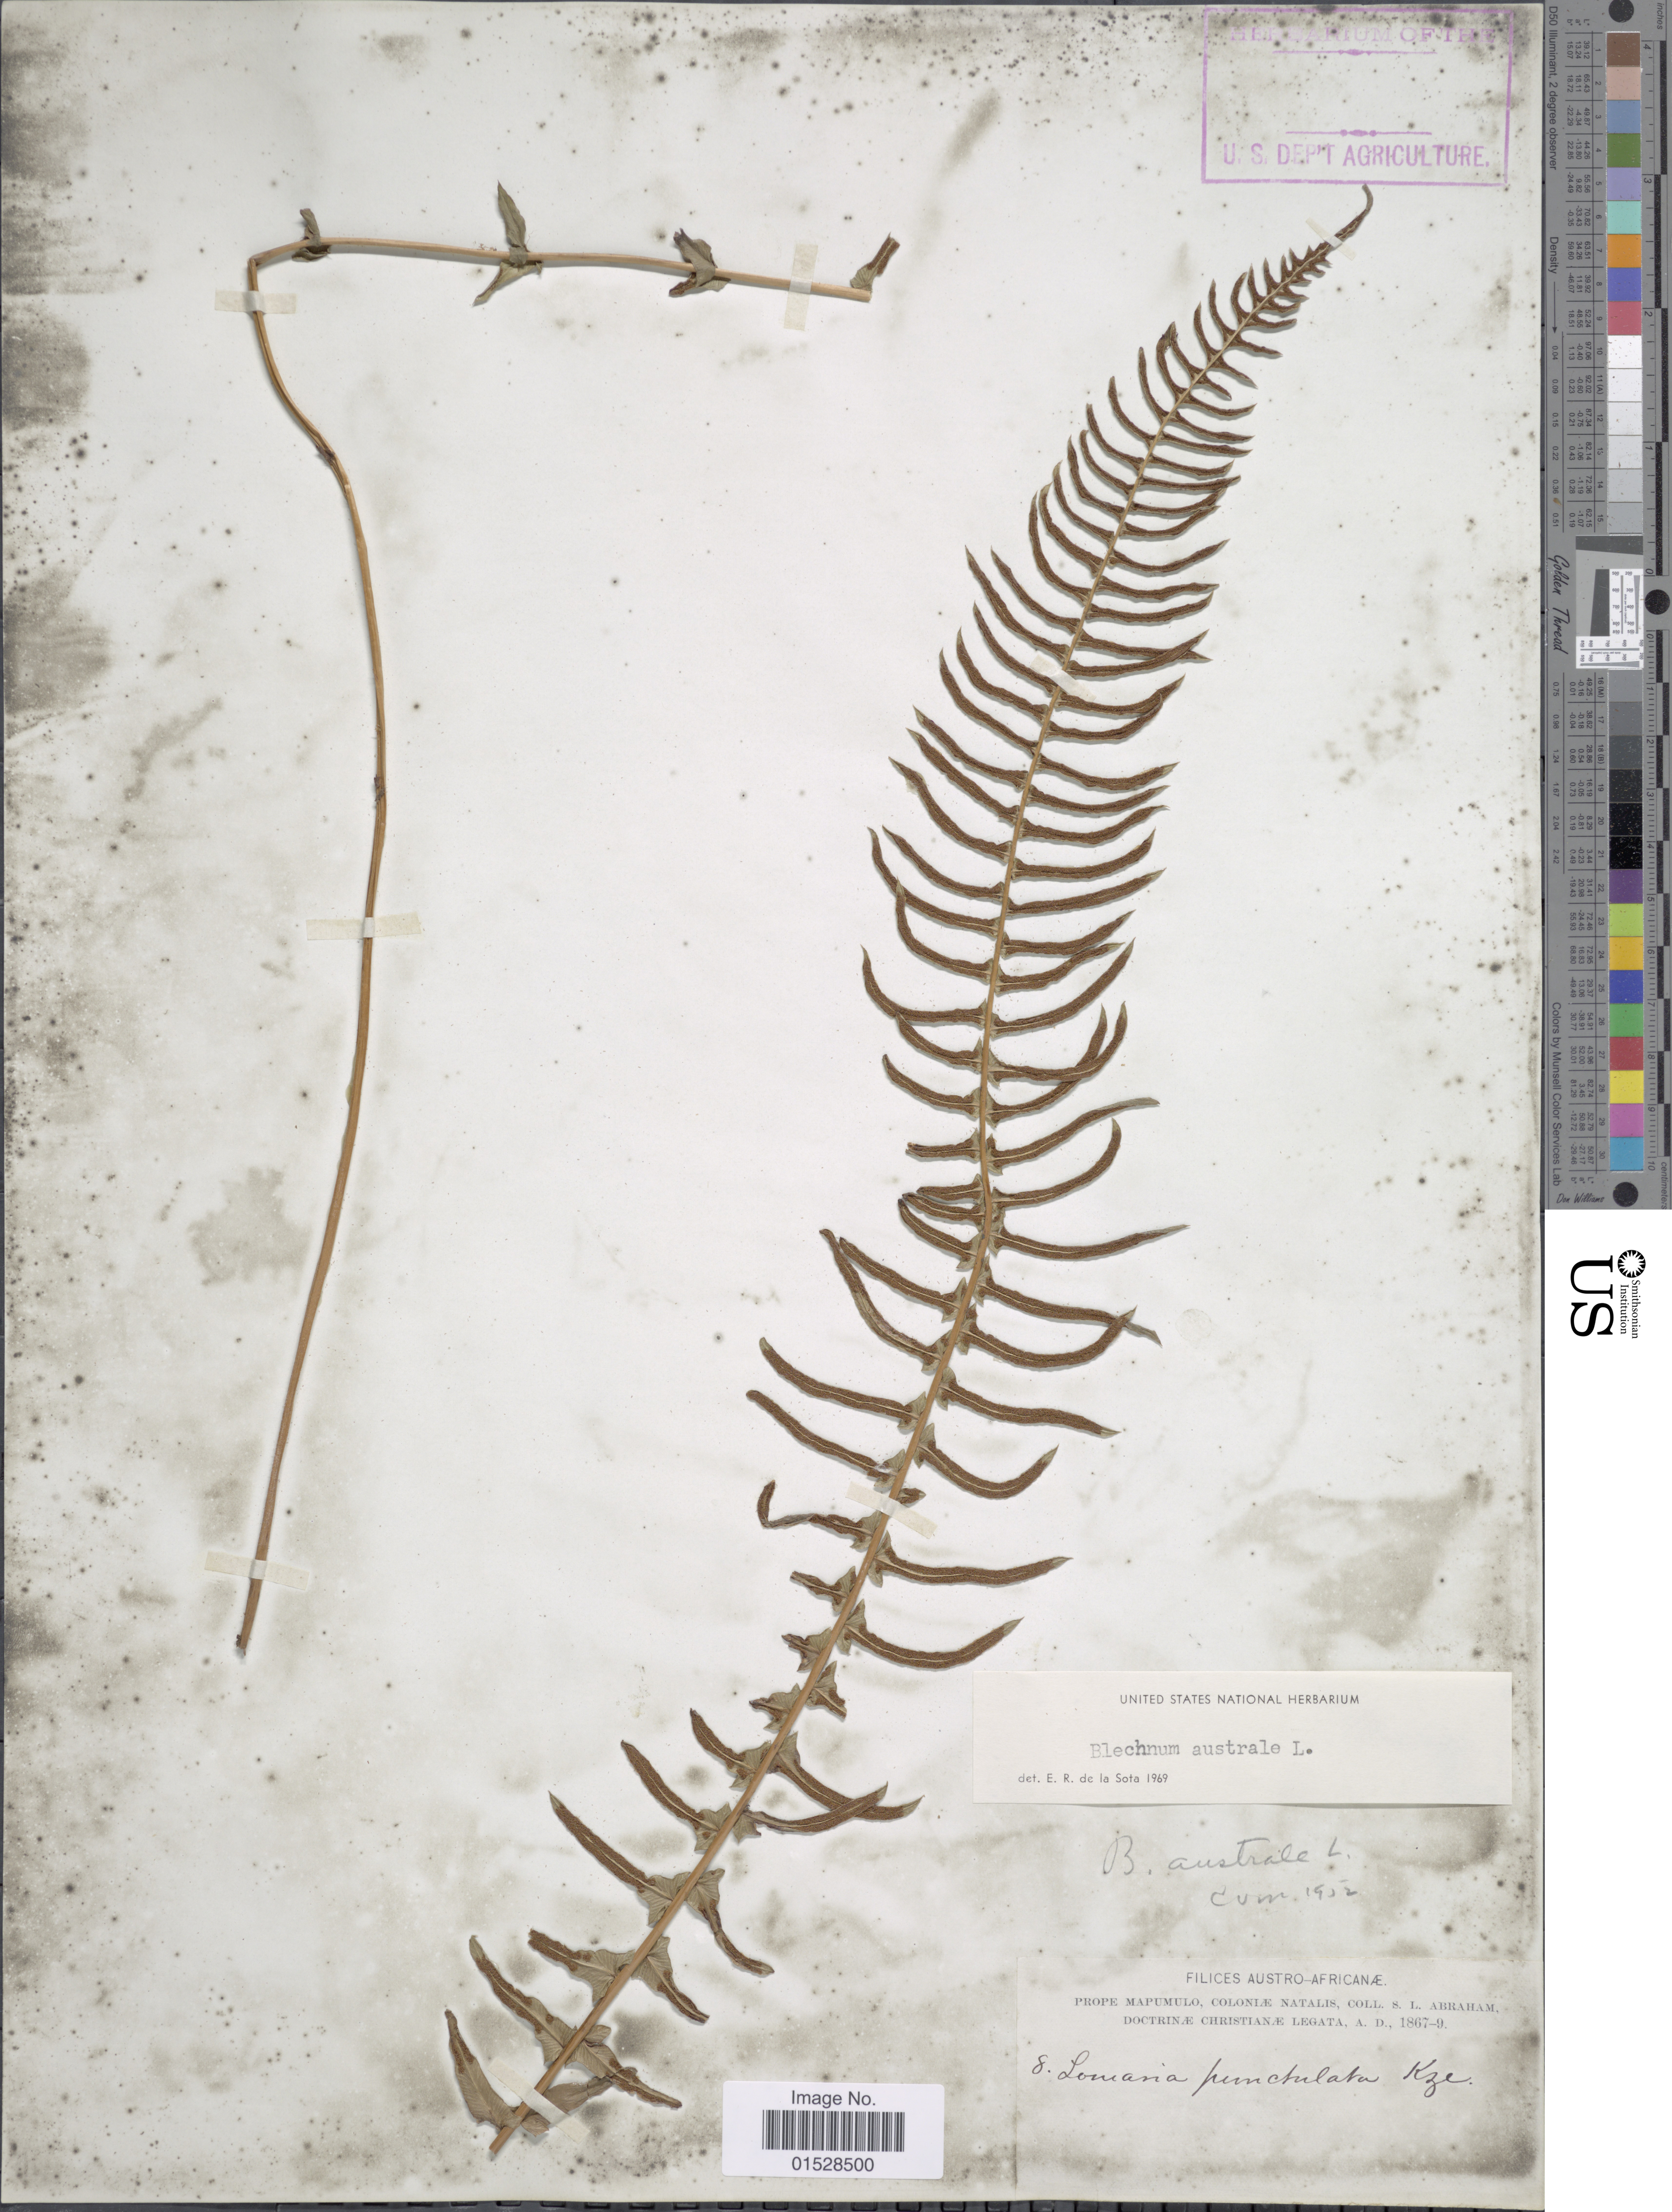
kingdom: Plantae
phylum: Tracheophyta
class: Polypodiopsida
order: Polypodiales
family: Blechnaceae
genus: Blechnum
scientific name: Blechnum australe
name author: L.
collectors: S. Abraham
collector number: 8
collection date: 1876/1879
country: South Africa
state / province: KwaZulu-Natal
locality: Prope Mapumulo, coloniæ Natalis.